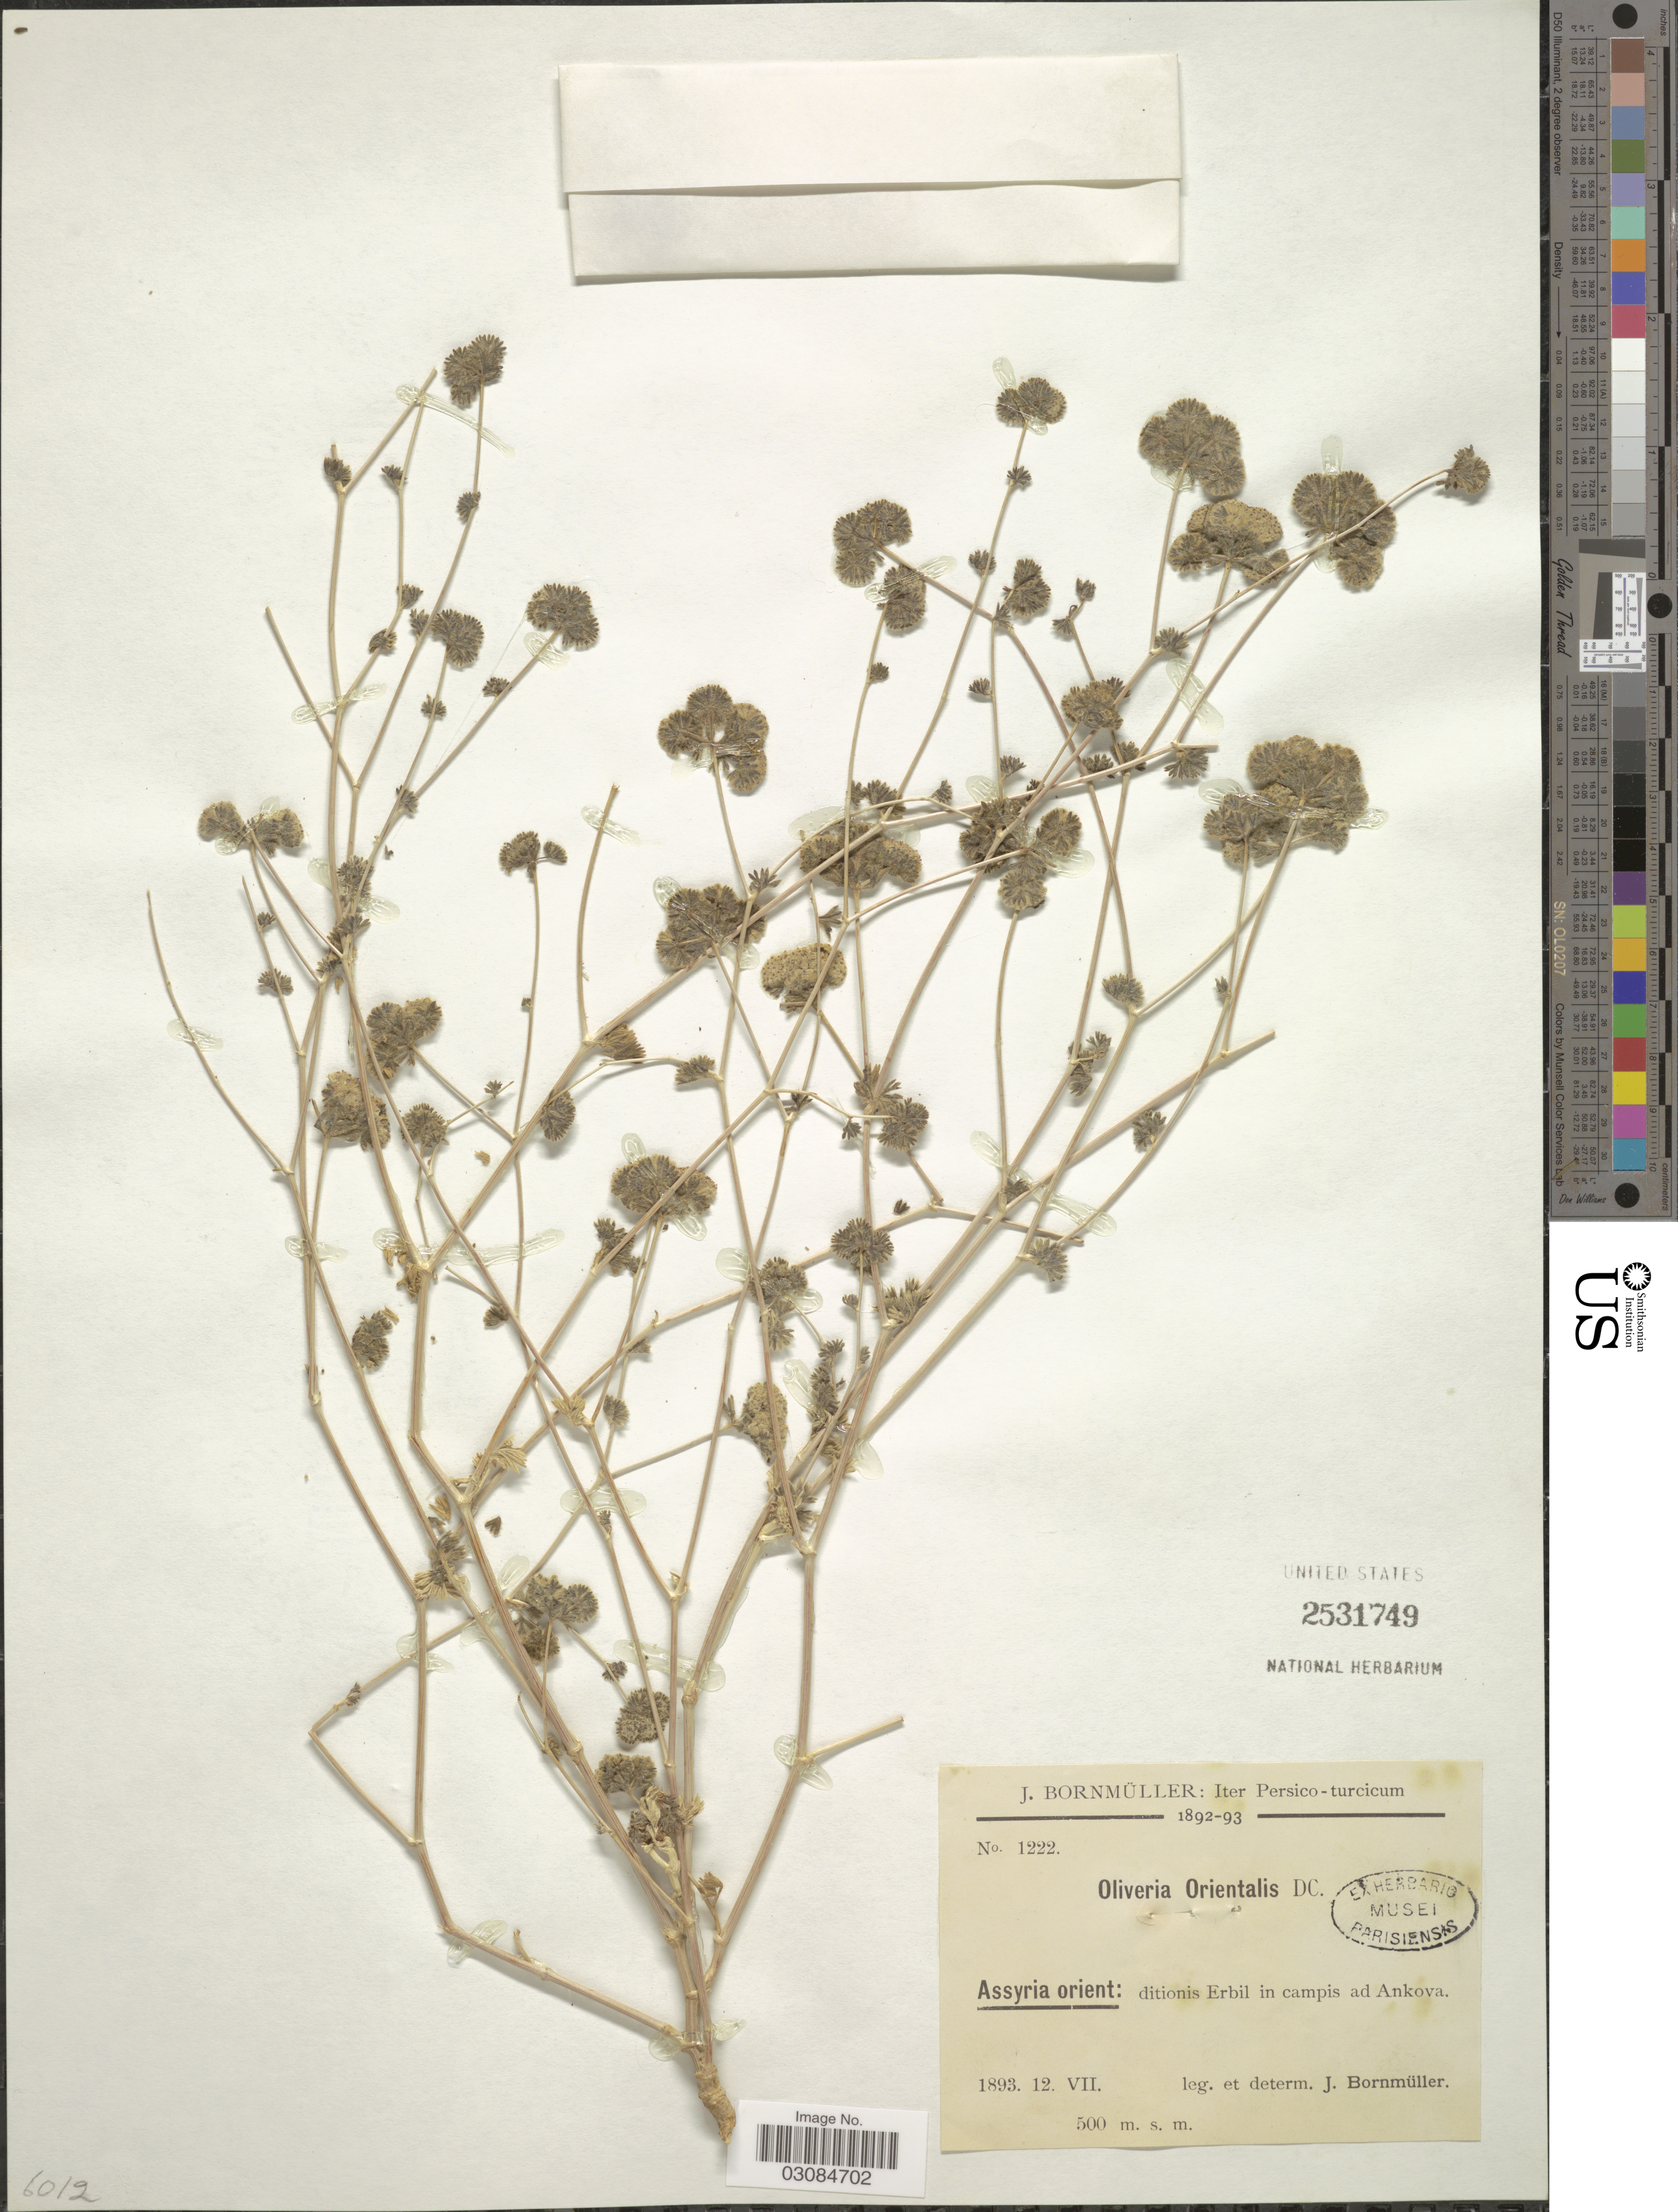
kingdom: Plantae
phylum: Tracheophyta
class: Magnoliopsida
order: Apiales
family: Apiaceae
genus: Oliveria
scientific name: Oliveria orientalis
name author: DC.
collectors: J. Bornmüller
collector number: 1222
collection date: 1893-07-12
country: Iran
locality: Iter Persico-turicum. Assyria orient: ditionis Erbil in campis ad Ankova.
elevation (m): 500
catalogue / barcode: US 2531749